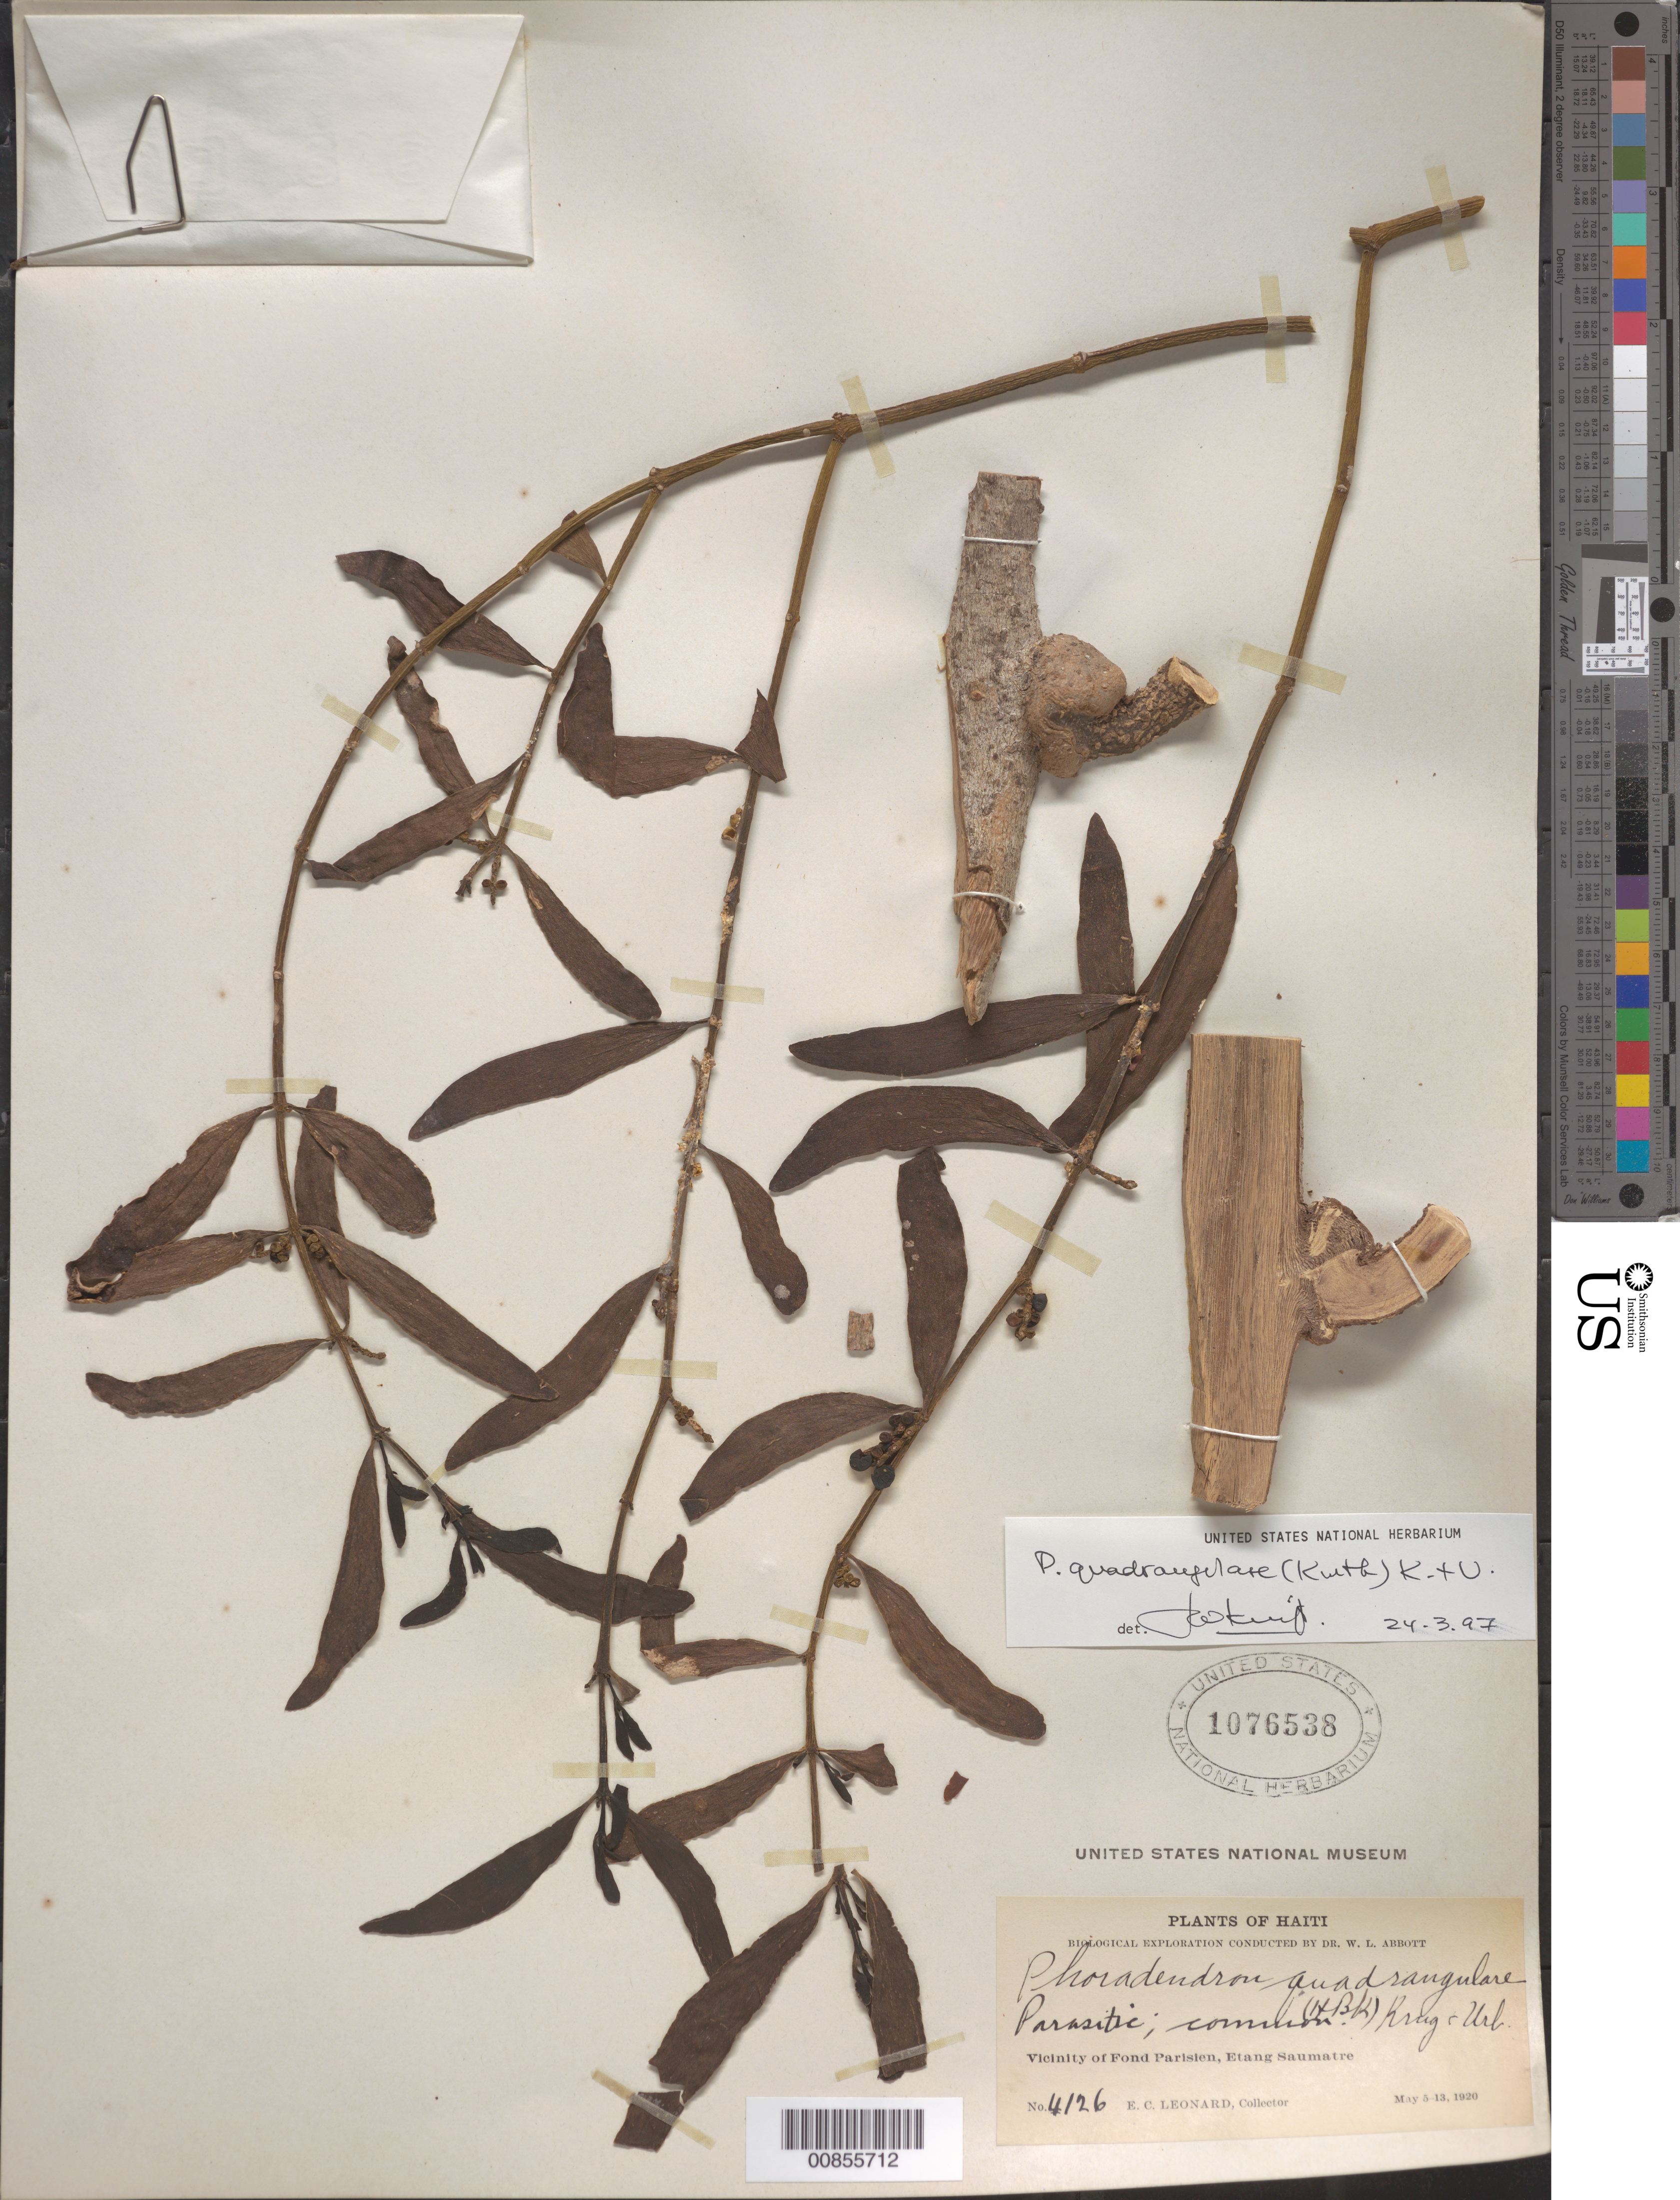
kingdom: Plantae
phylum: Tracheophyta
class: Magnoliopsida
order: Santalales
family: Viscaceae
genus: Phoradendron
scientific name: Phoradendron quadrangulare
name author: (Kunth) Griseb.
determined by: Kuijt, Job, (CANADA)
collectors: E. C. Leonard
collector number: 4126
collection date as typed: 05 May 1920 to 13 May 1920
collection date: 1920-05-05/1920-05-13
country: Haiti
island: Hispaniola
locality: Vicinity of Fond Parisien, Etang Saumatre.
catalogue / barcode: US 1076538